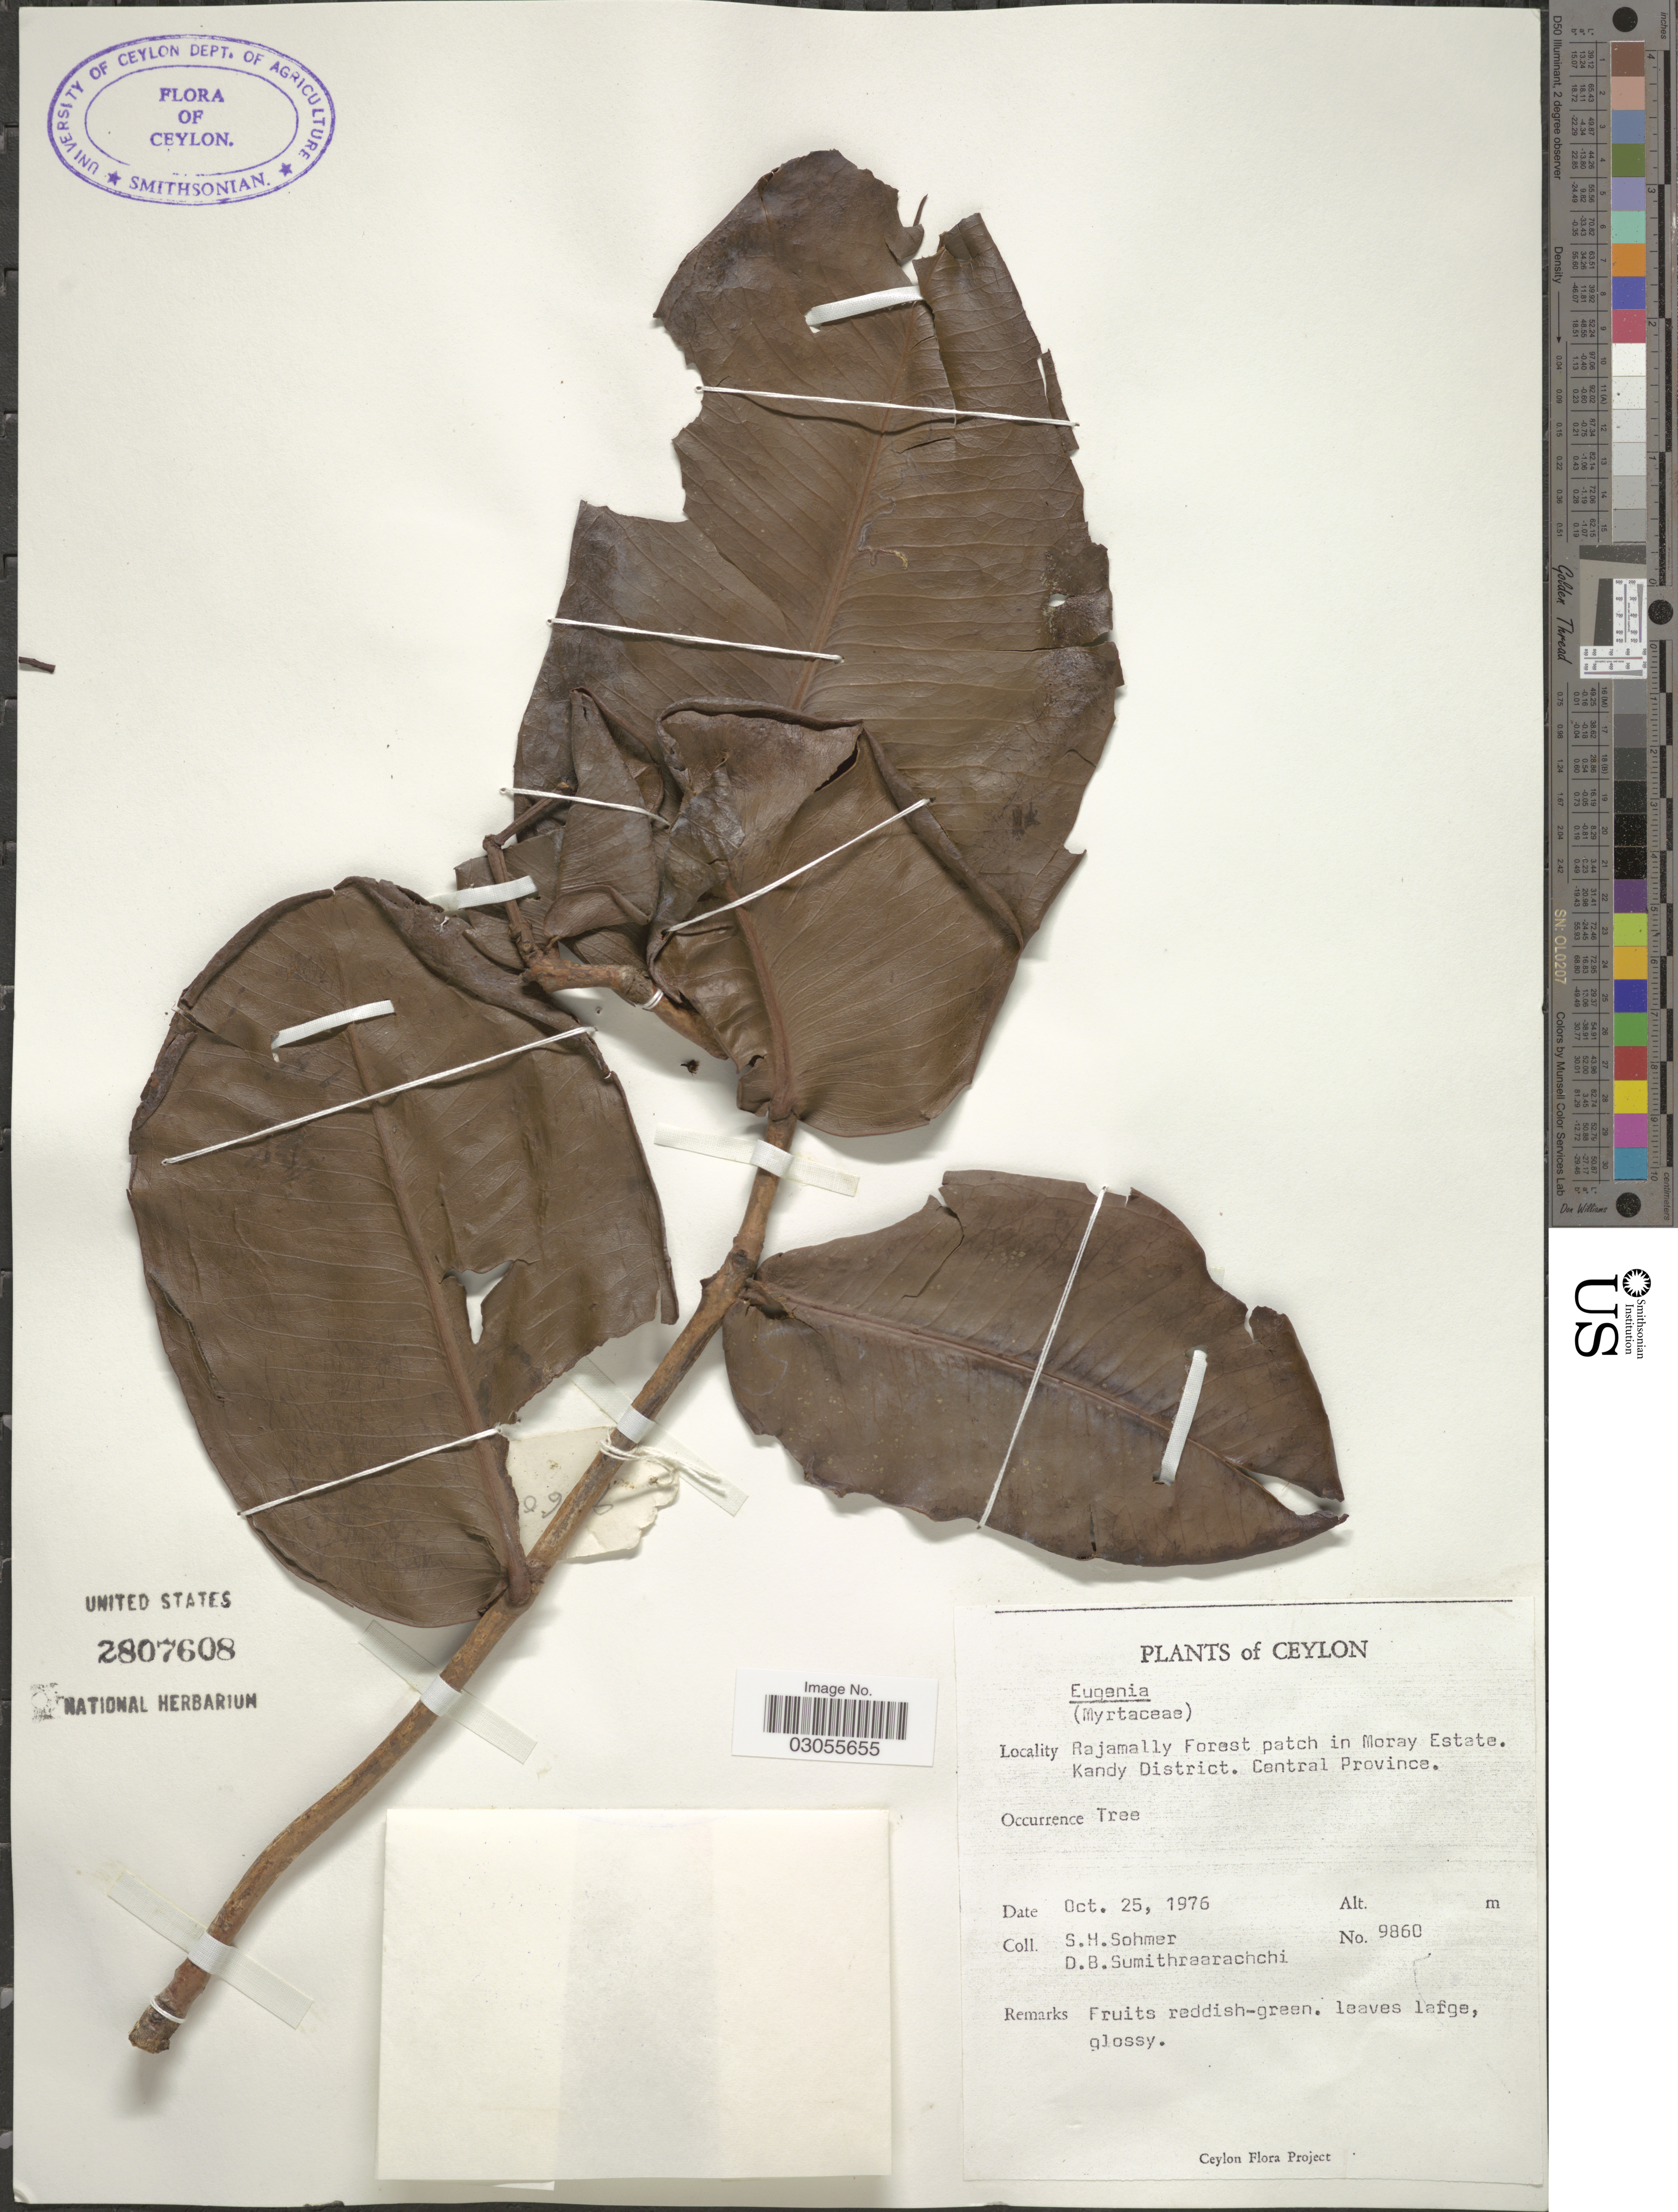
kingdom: Plantae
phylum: Tracheophyta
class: Magnoliopsida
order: Myrtales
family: Myrtaceae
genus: Eugenia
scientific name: Eugenia sp.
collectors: S. H. Sohmer & D. B. Sumithraarachchi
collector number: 9860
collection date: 1976-10-25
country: Sri Lanka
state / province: Central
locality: Ceylon. Rajamally Forest patch in Moray Estate. Kandy District.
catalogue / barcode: US 2807608